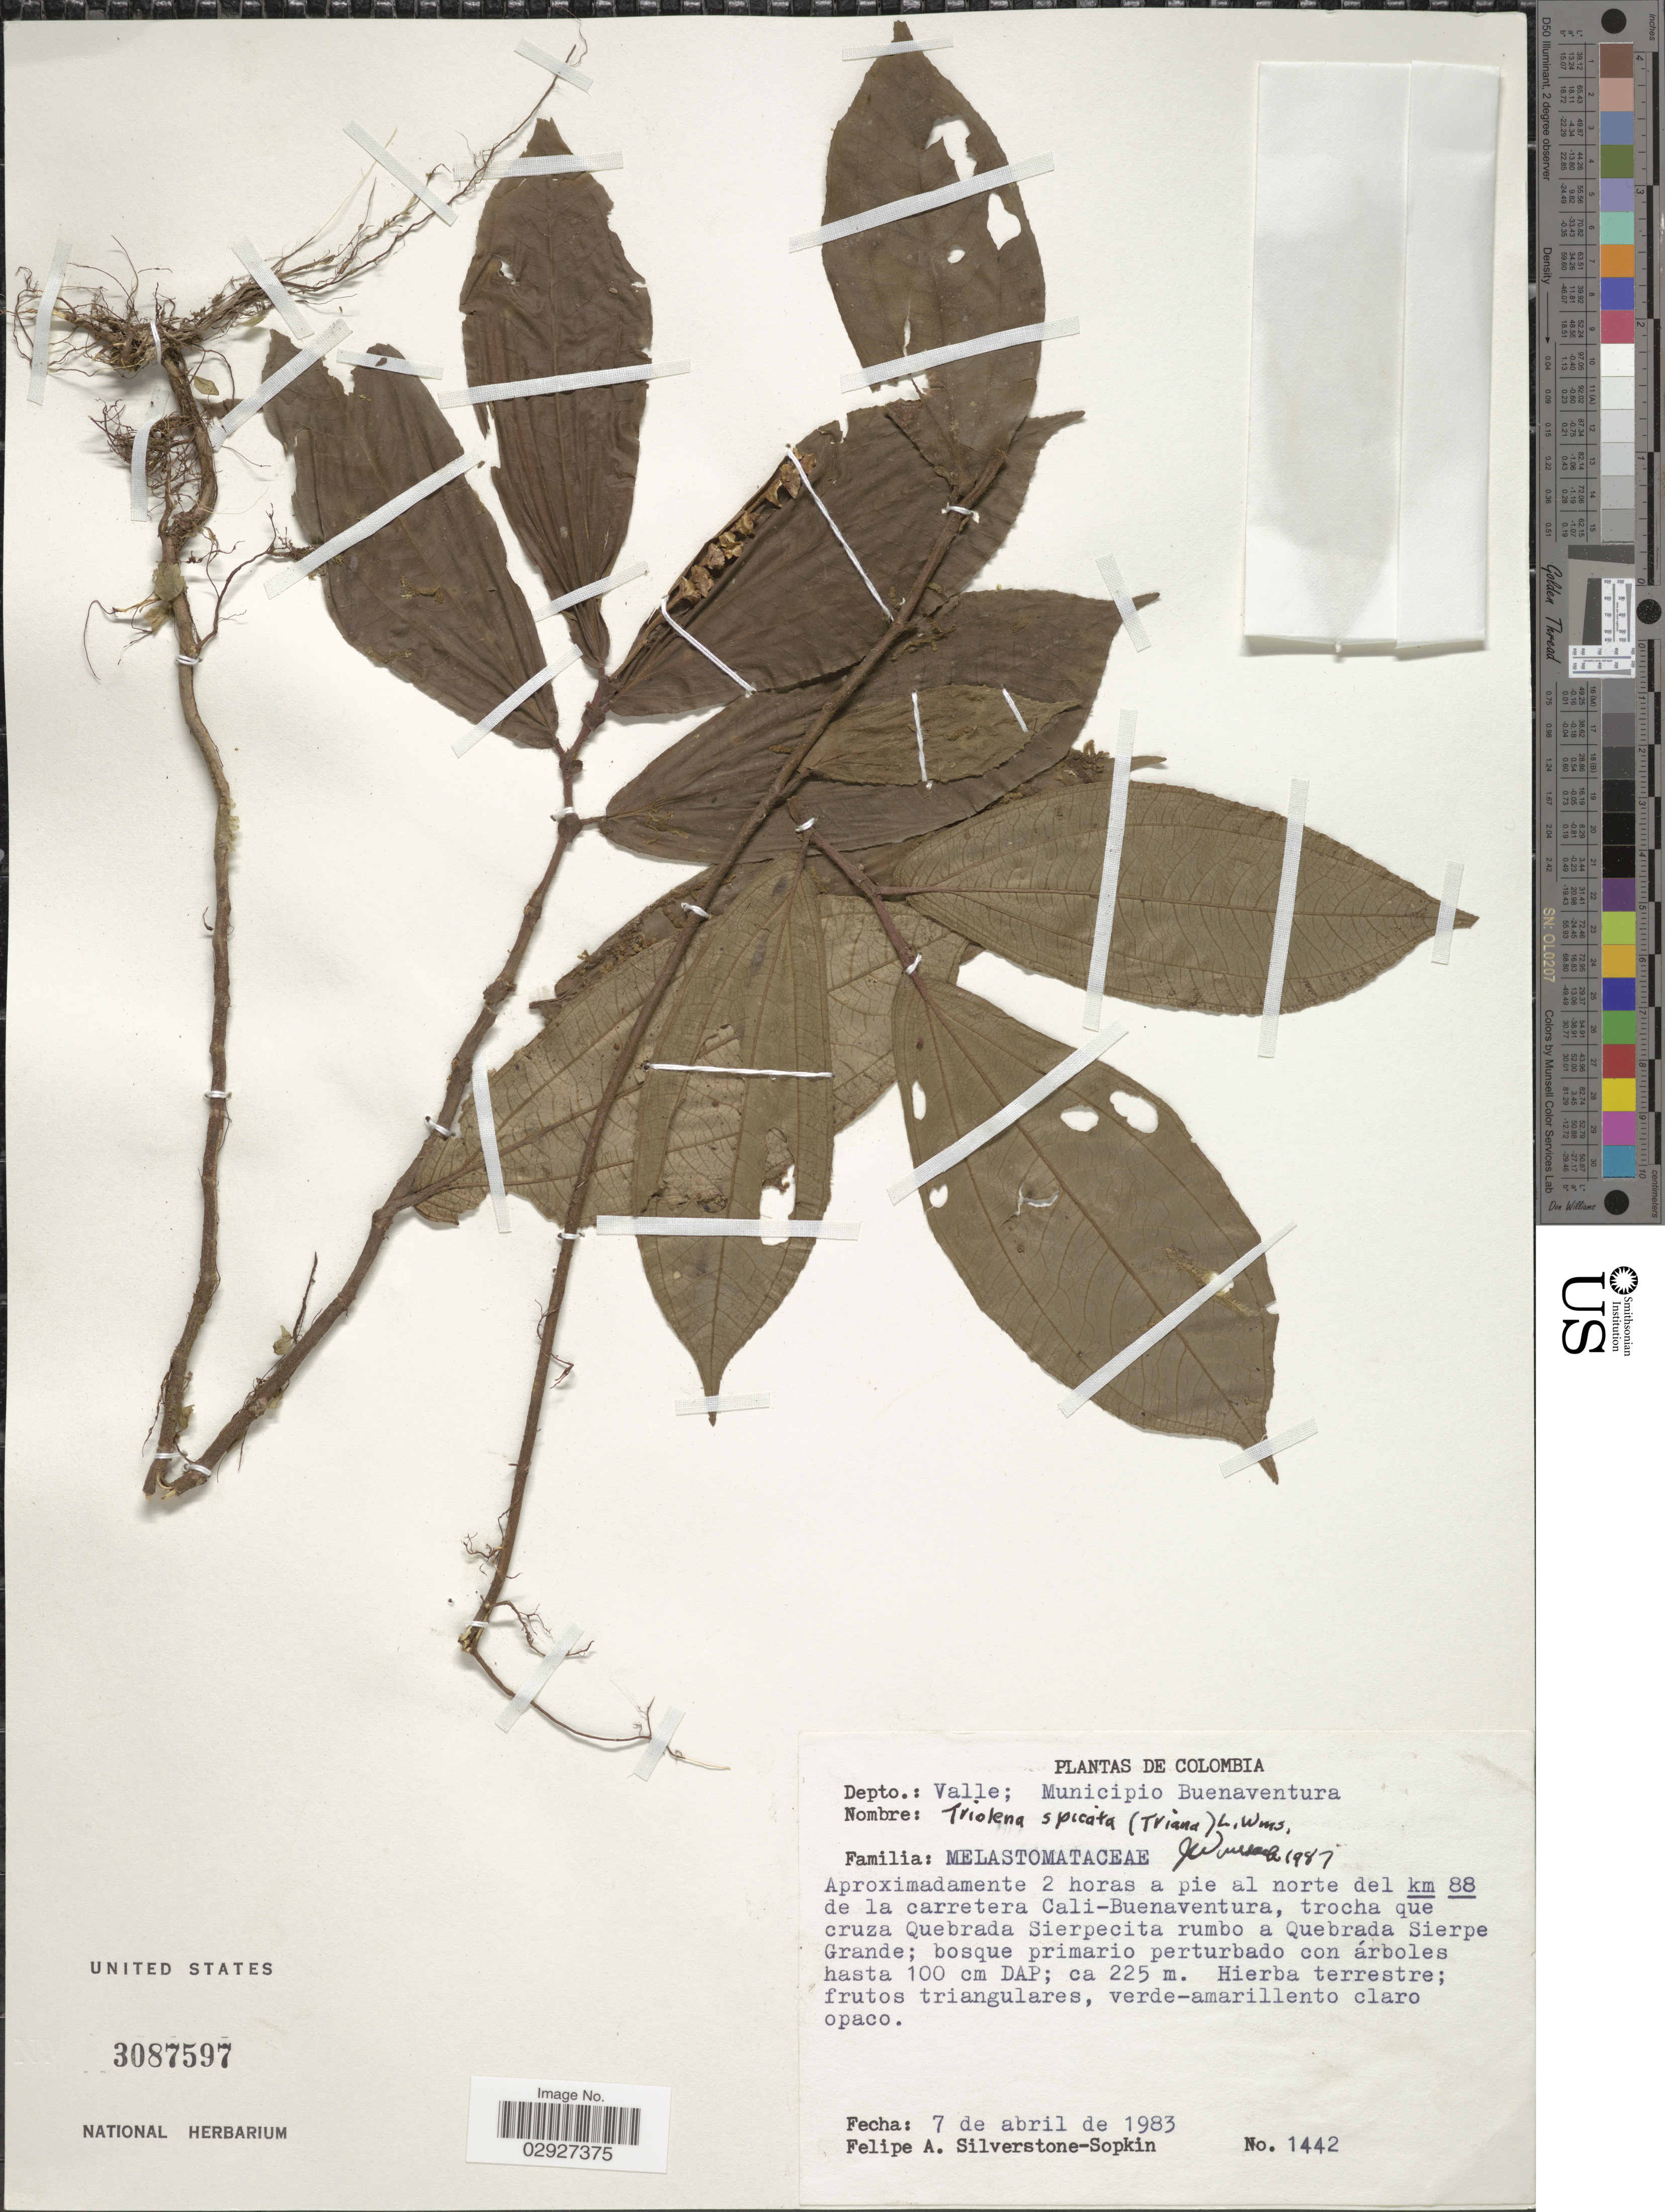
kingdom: Plantae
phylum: Tracheophyta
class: Magnoliopsida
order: Myrtales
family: Melastomataceae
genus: Triolena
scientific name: Triolena spicata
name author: (Triana) L.O. Williams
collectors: P. A. Silverstone-Sopkin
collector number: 1442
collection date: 1983-04-07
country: Colombia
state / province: Valle del Cauca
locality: Depto.: Valle, Municipio Buenaventura, Aproximadamente 2 horas a pie al norte del km 88 de la carretera Cali-Buenaventura, trocha que cruza Quebrada Sierpecita rumbo a Quebrada Sierpe Grande.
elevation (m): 225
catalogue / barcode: US 3087597